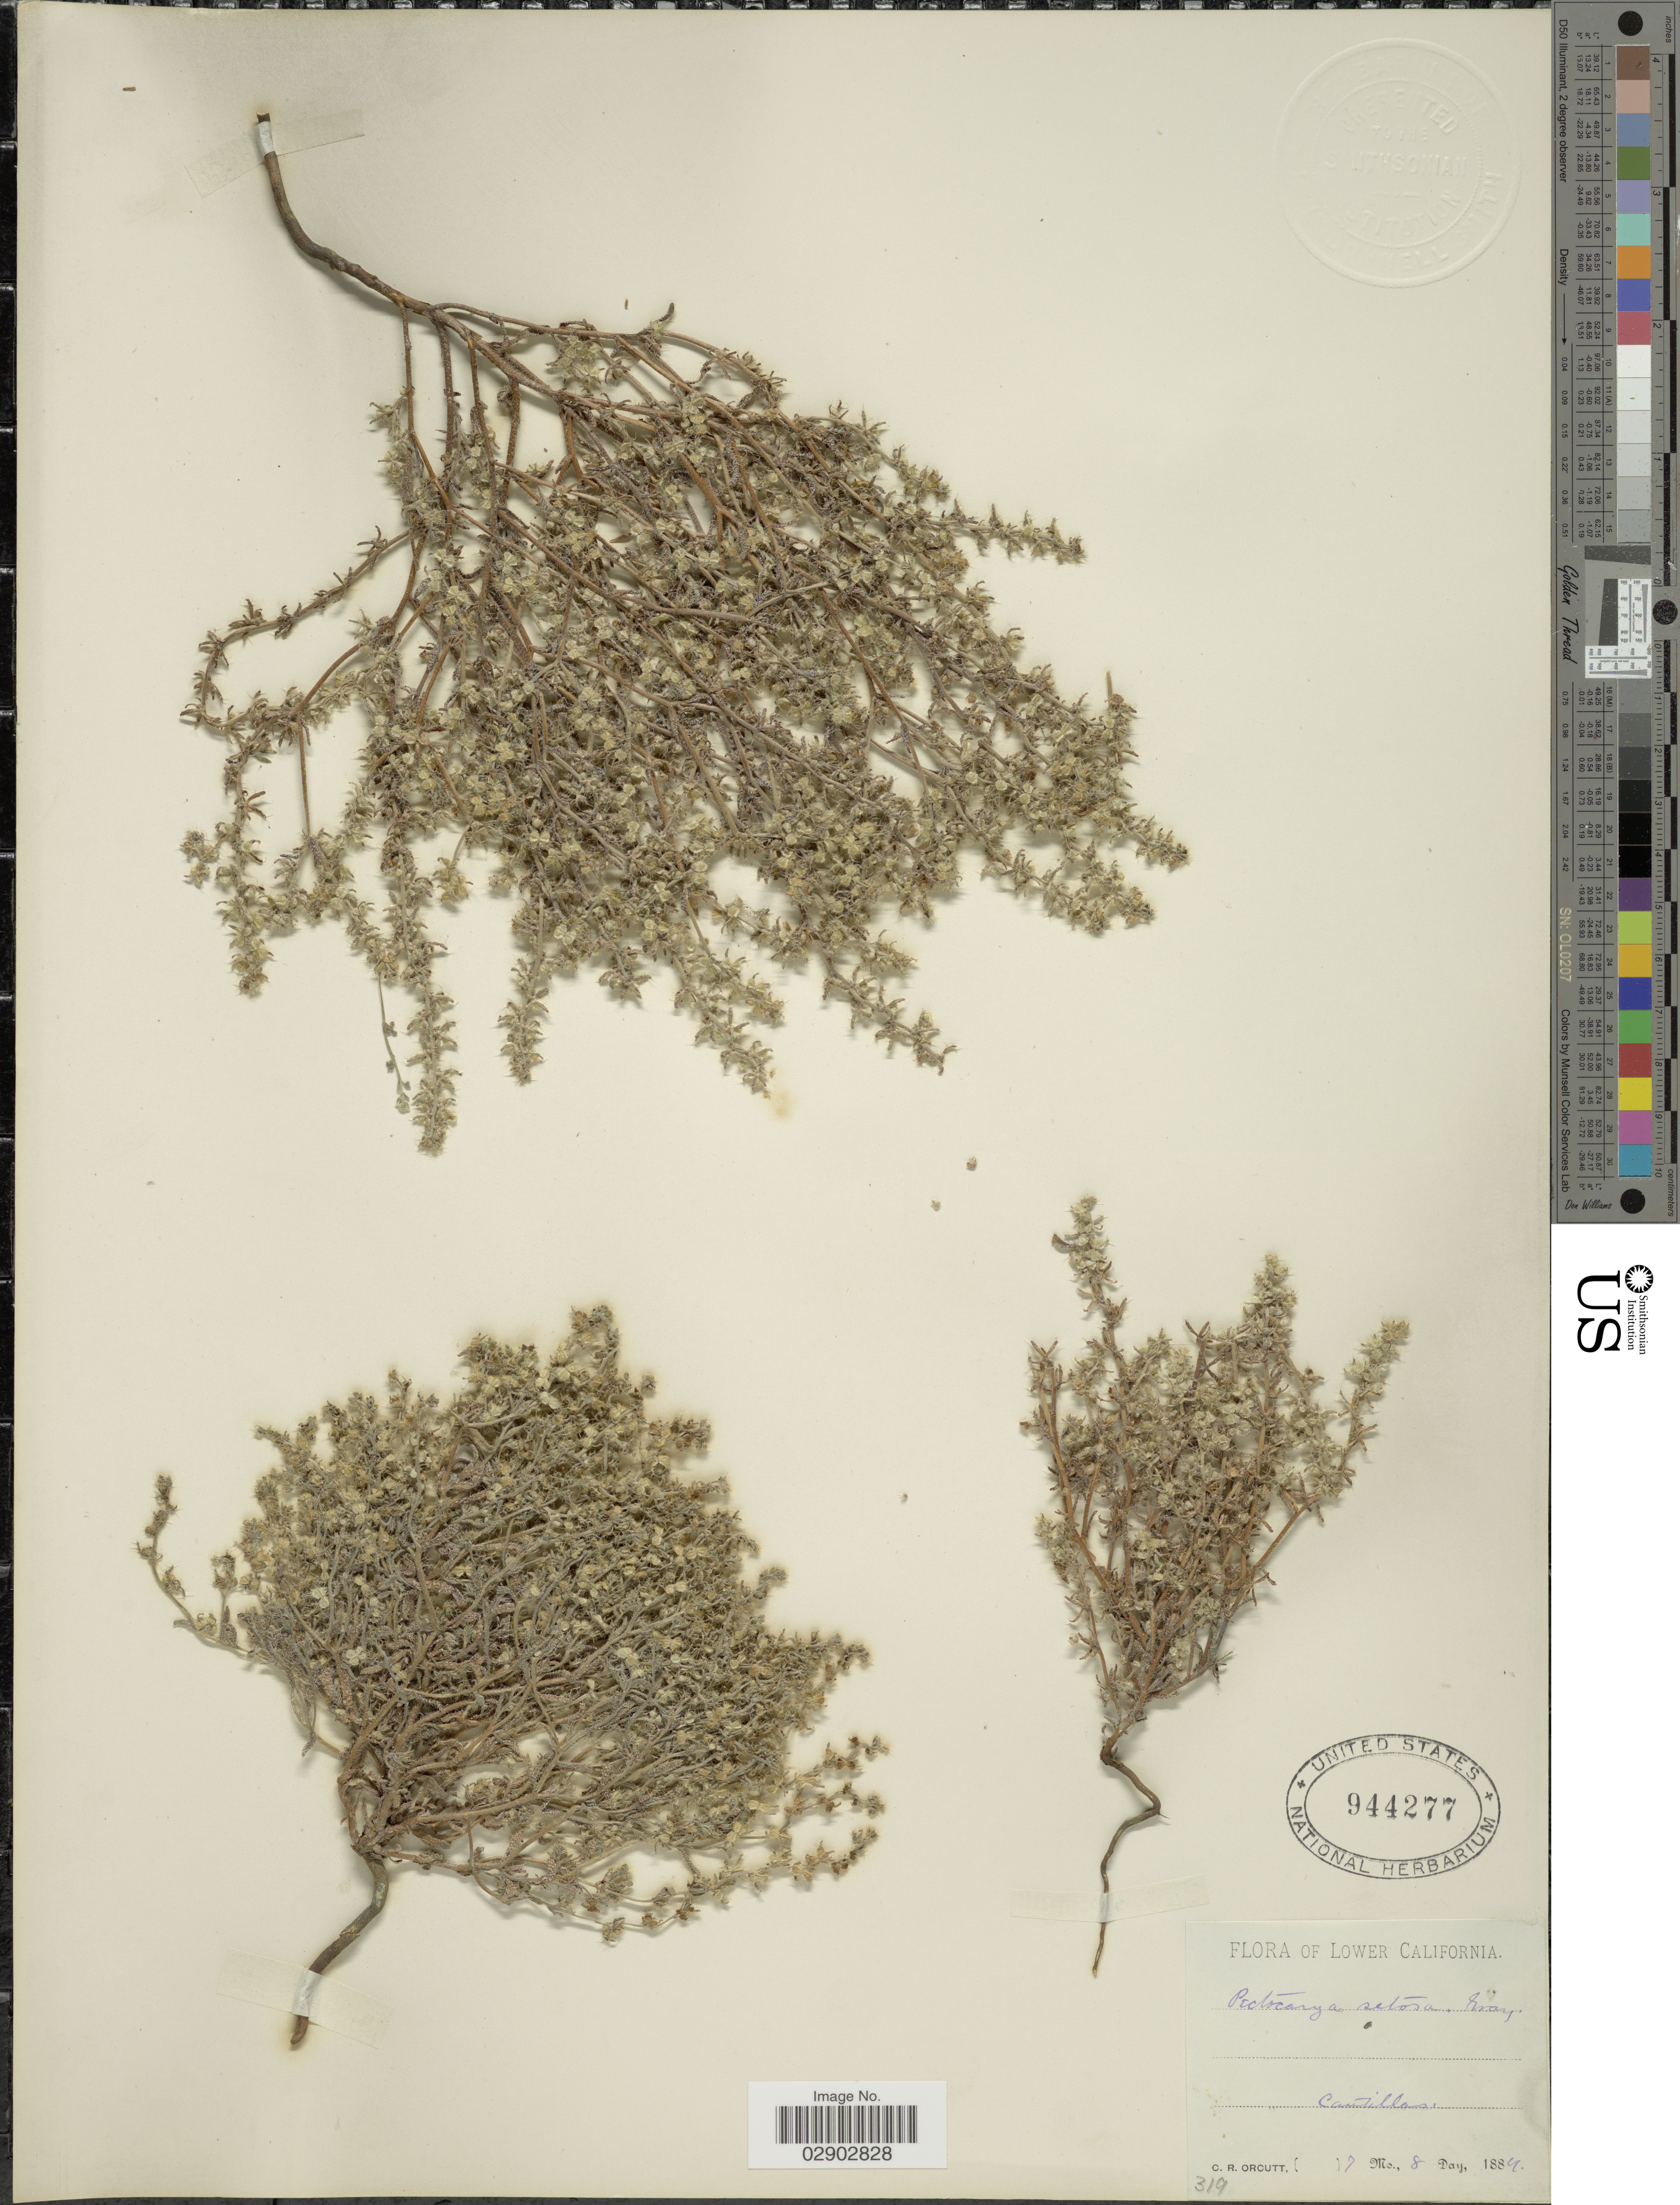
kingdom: Plantae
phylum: Tracheophyta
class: Magnoliopsida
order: Boraginales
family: Boraginaceae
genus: Pectocarya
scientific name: Pectocarya setosa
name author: A. Gray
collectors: C. R. Orcutt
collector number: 319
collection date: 1884-08-17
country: Mexico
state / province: Baja California Norte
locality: Lower California. Cantillas.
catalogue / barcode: US 944277